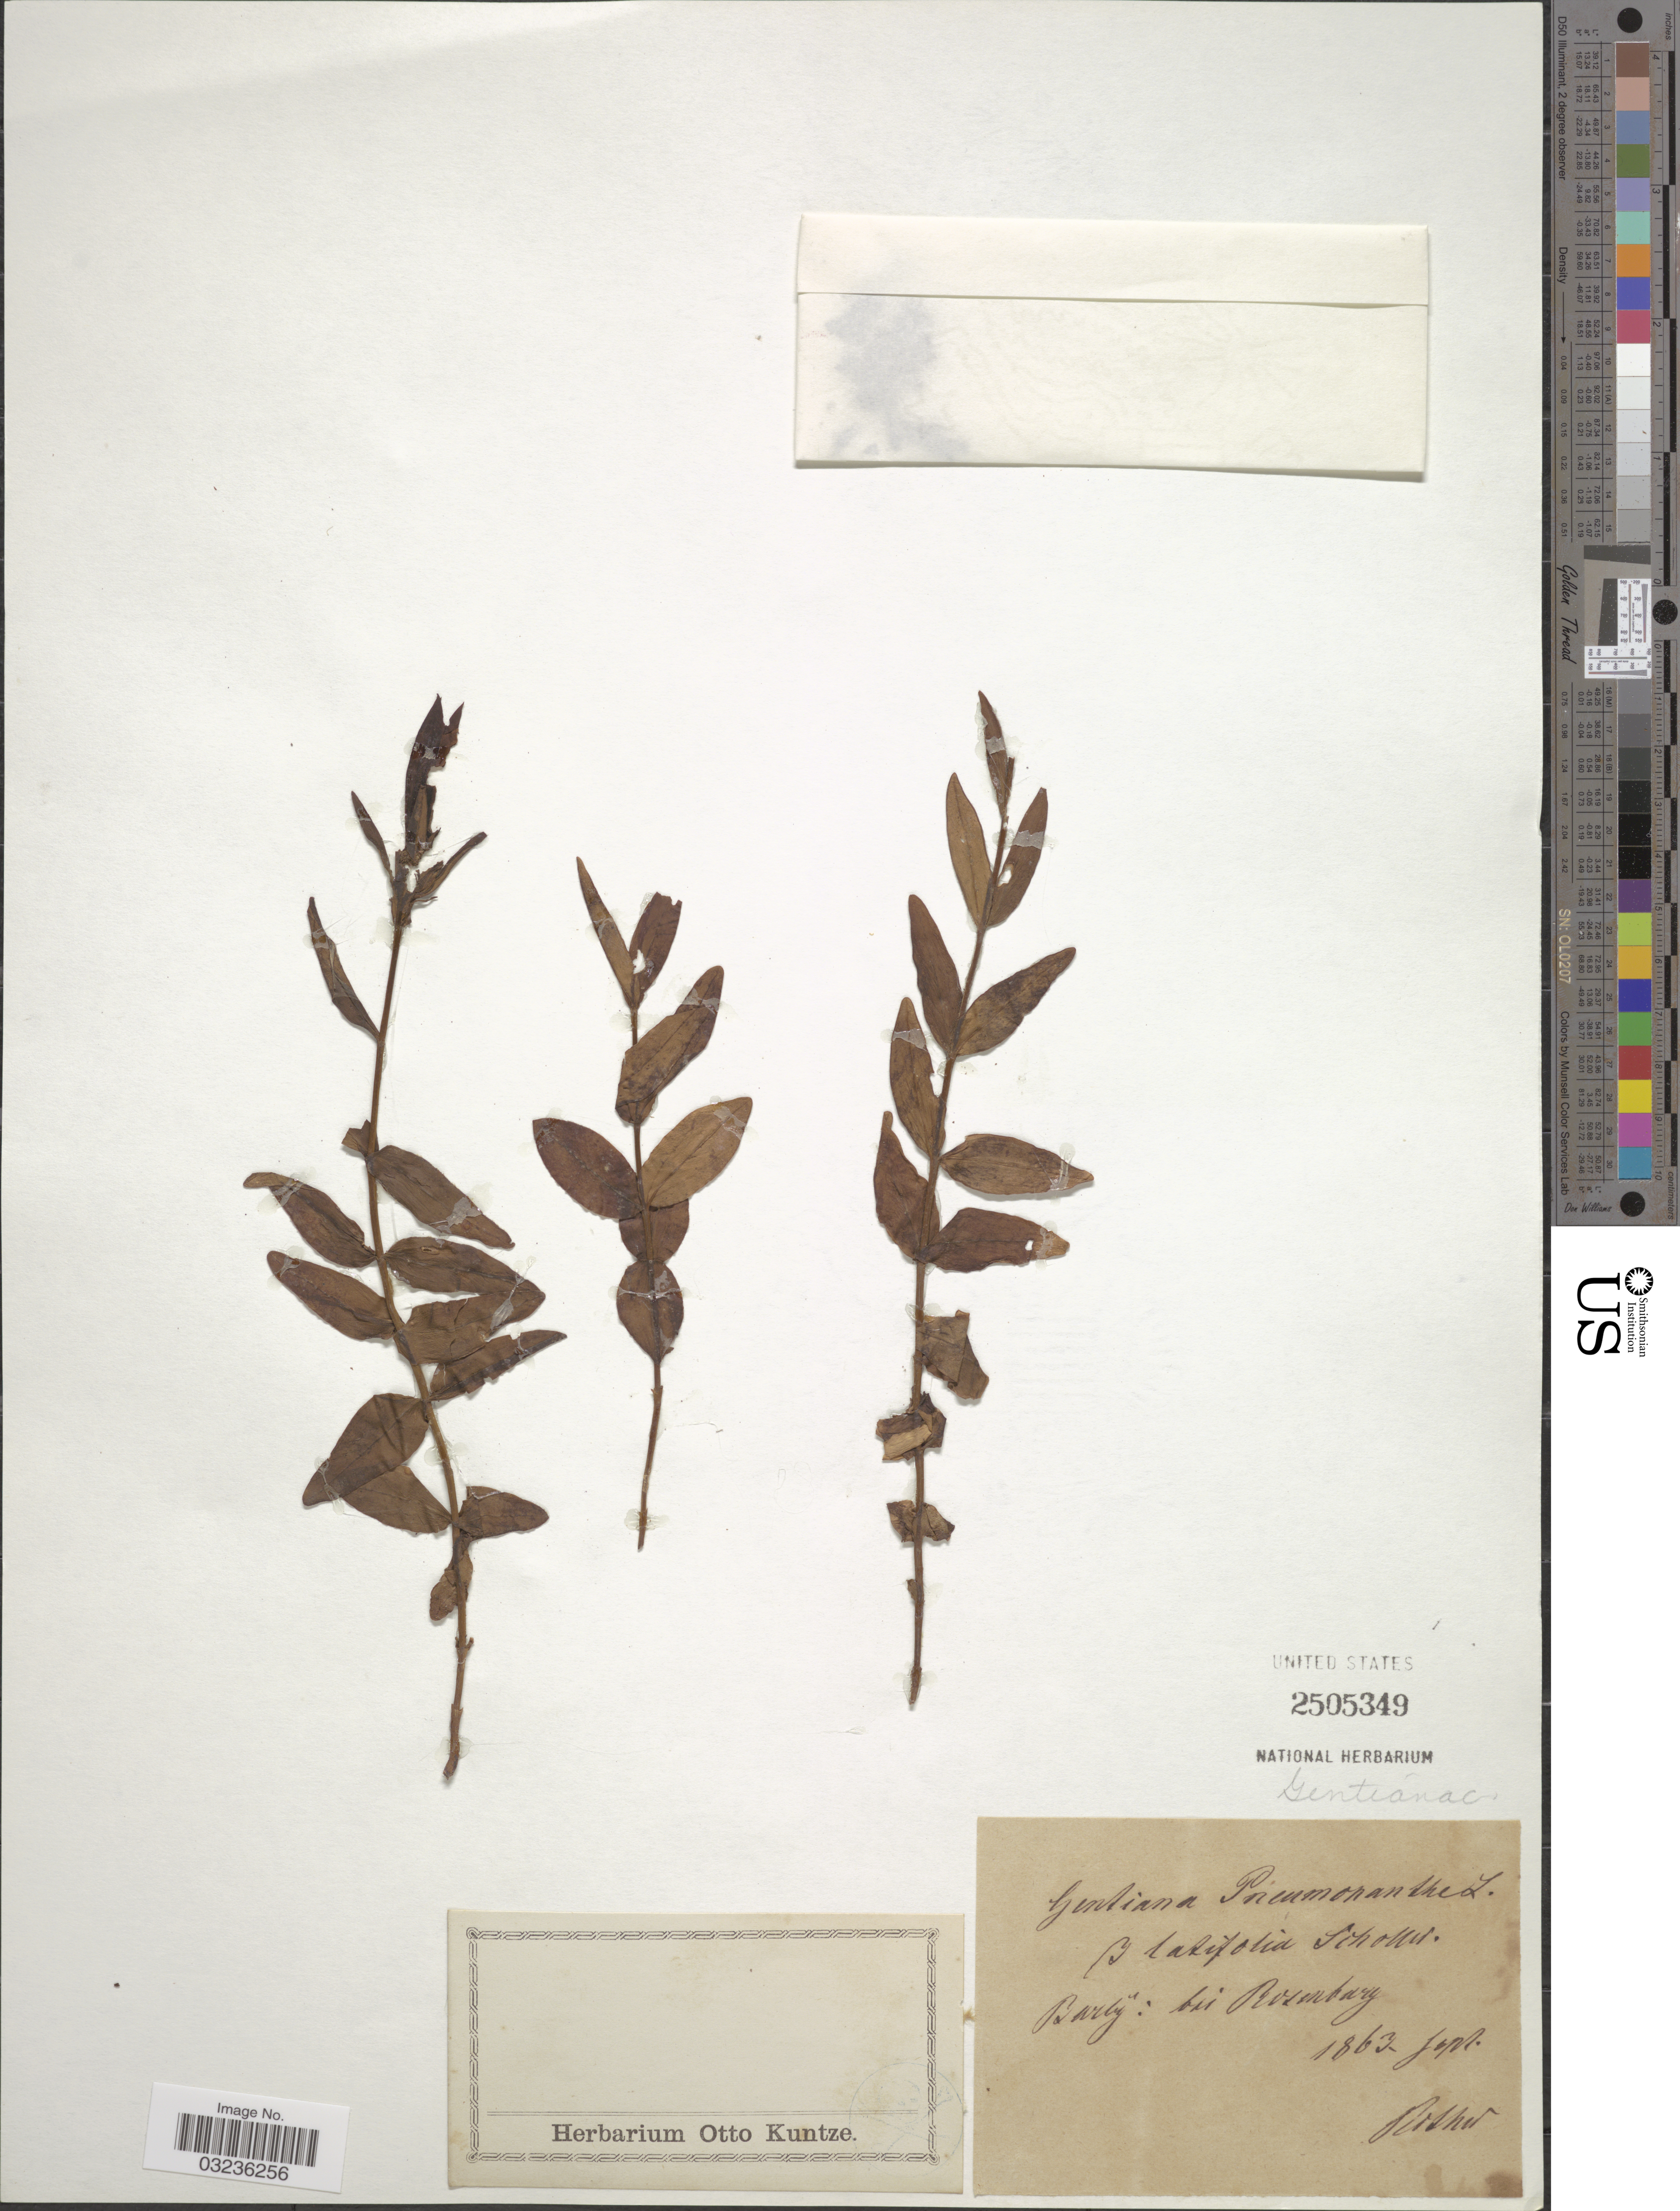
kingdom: Plantae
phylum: Tracheophyta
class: Magnoliopsida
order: Gentianales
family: Gentianaceae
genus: Gentiana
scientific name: Gentiana pneumonanthe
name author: L.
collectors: Ruther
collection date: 1863-07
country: Netherlands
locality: Barby [interpreted]: bei Rozenburg.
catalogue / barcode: US 2505349